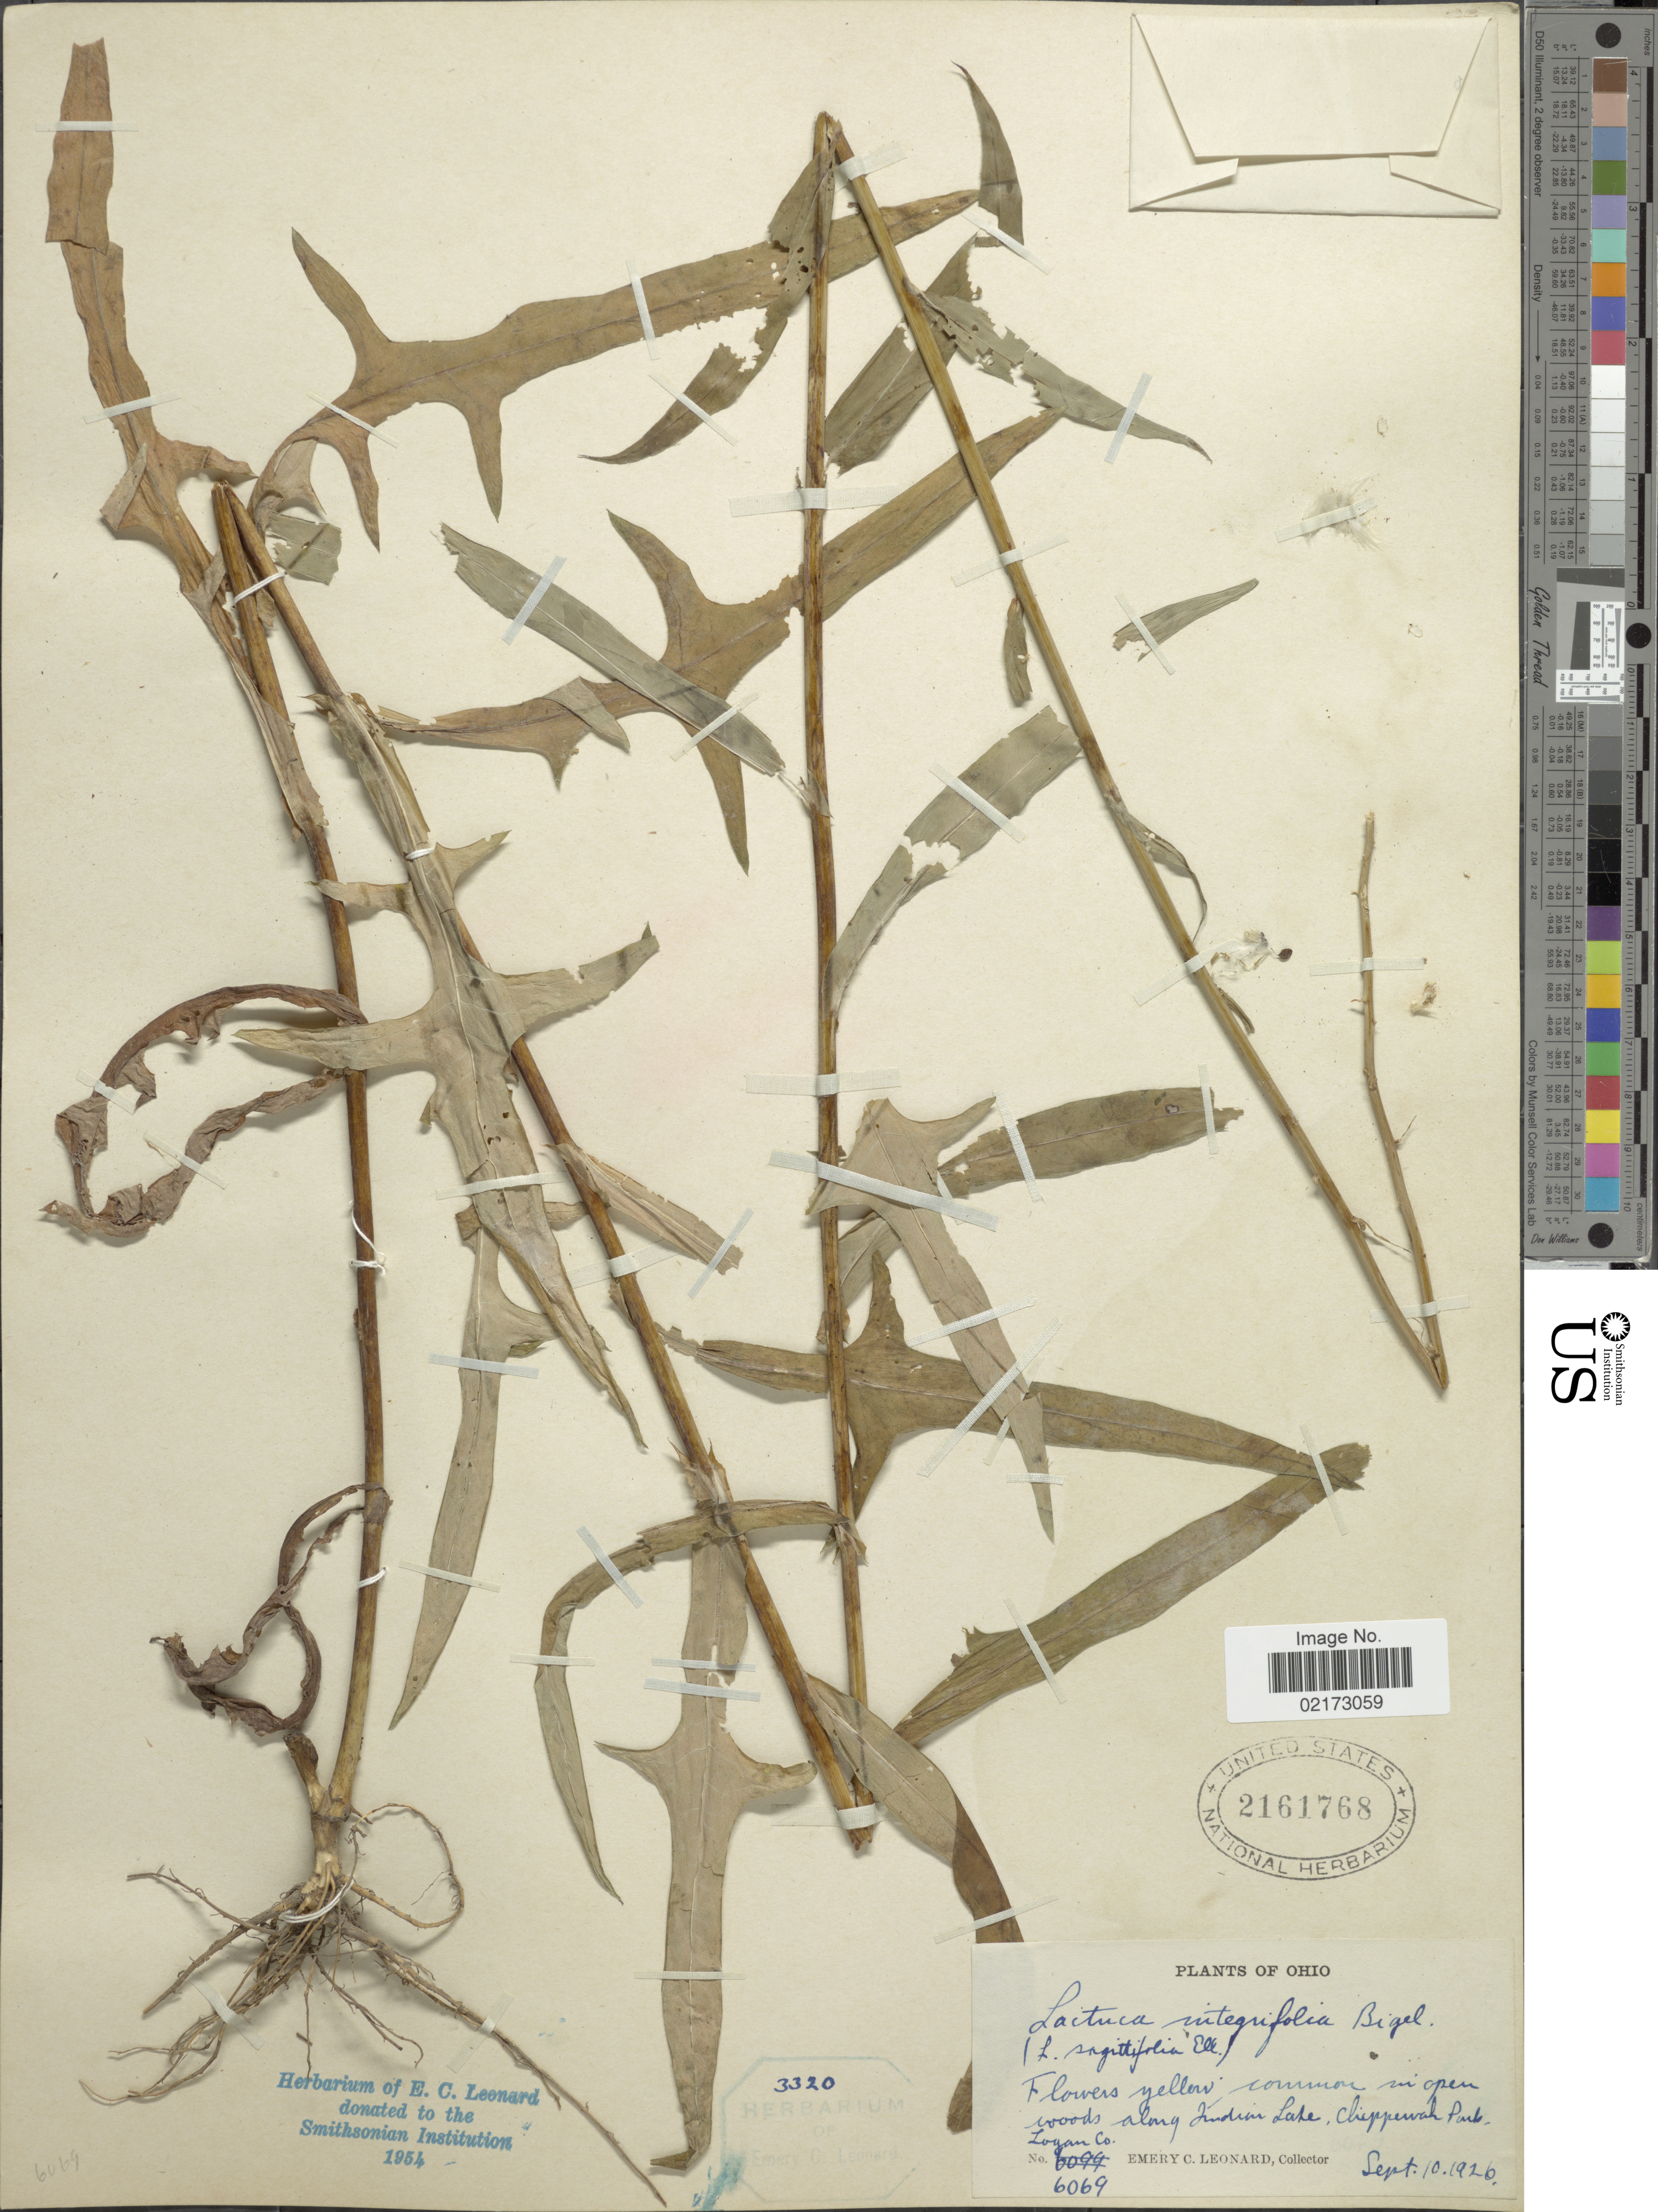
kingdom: Plantae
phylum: Tracheophyta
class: Magnoliopsida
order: Asterales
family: Asteraceae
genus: Lactuca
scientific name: Lactuca canadensis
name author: L.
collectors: E. C. Leonard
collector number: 6069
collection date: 1926-09-10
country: United States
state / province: Ohio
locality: Along Indian Lake, Chippewah Parks, Logan Co.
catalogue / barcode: US 2161768